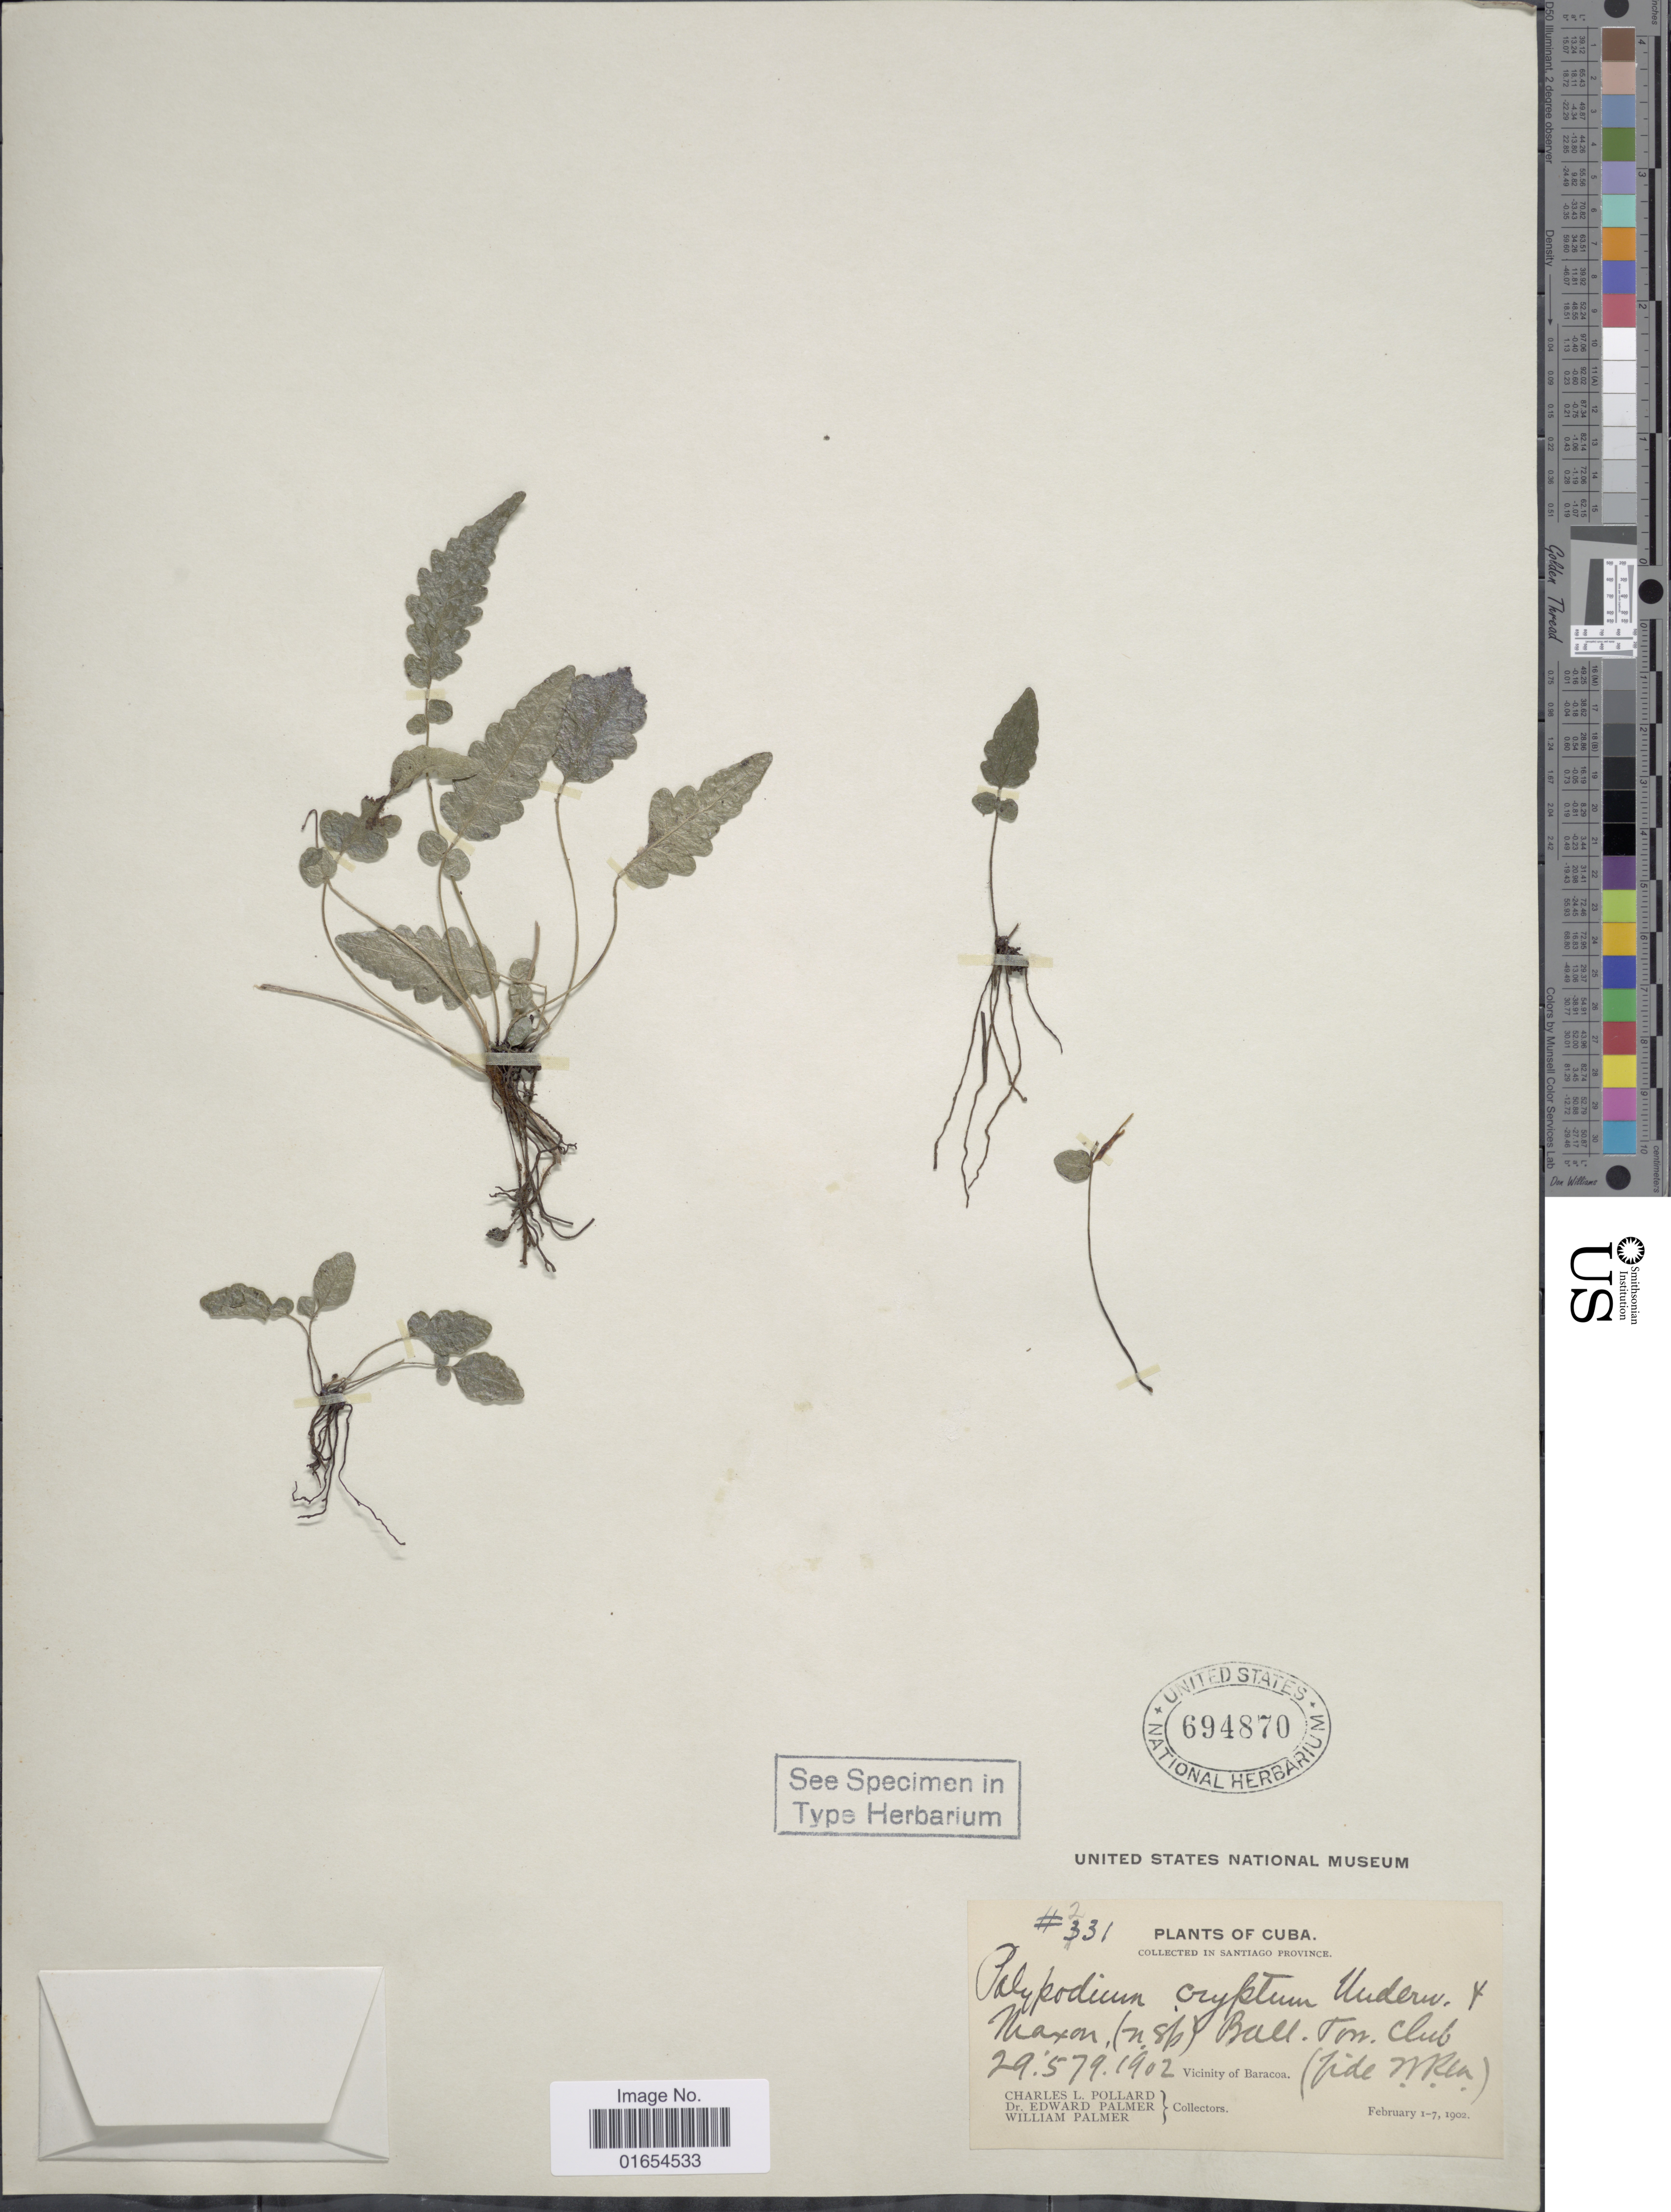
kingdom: Plantae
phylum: Tracheophyta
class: Polypodiopsida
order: Polypodiales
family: Thelypteridaceae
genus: Goniopteris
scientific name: Goniopteris crypta (Underw. & Maxon) comb. nov., ined 2015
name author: (Underw. & Maxon)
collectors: C. L. Pollard, E. Palmer & W. Palmer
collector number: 331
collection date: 1902-02-01/1902-02-07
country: Cuba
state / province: Santiago de Cuba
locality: Vicinity of Baracoa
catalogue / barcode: US 694870